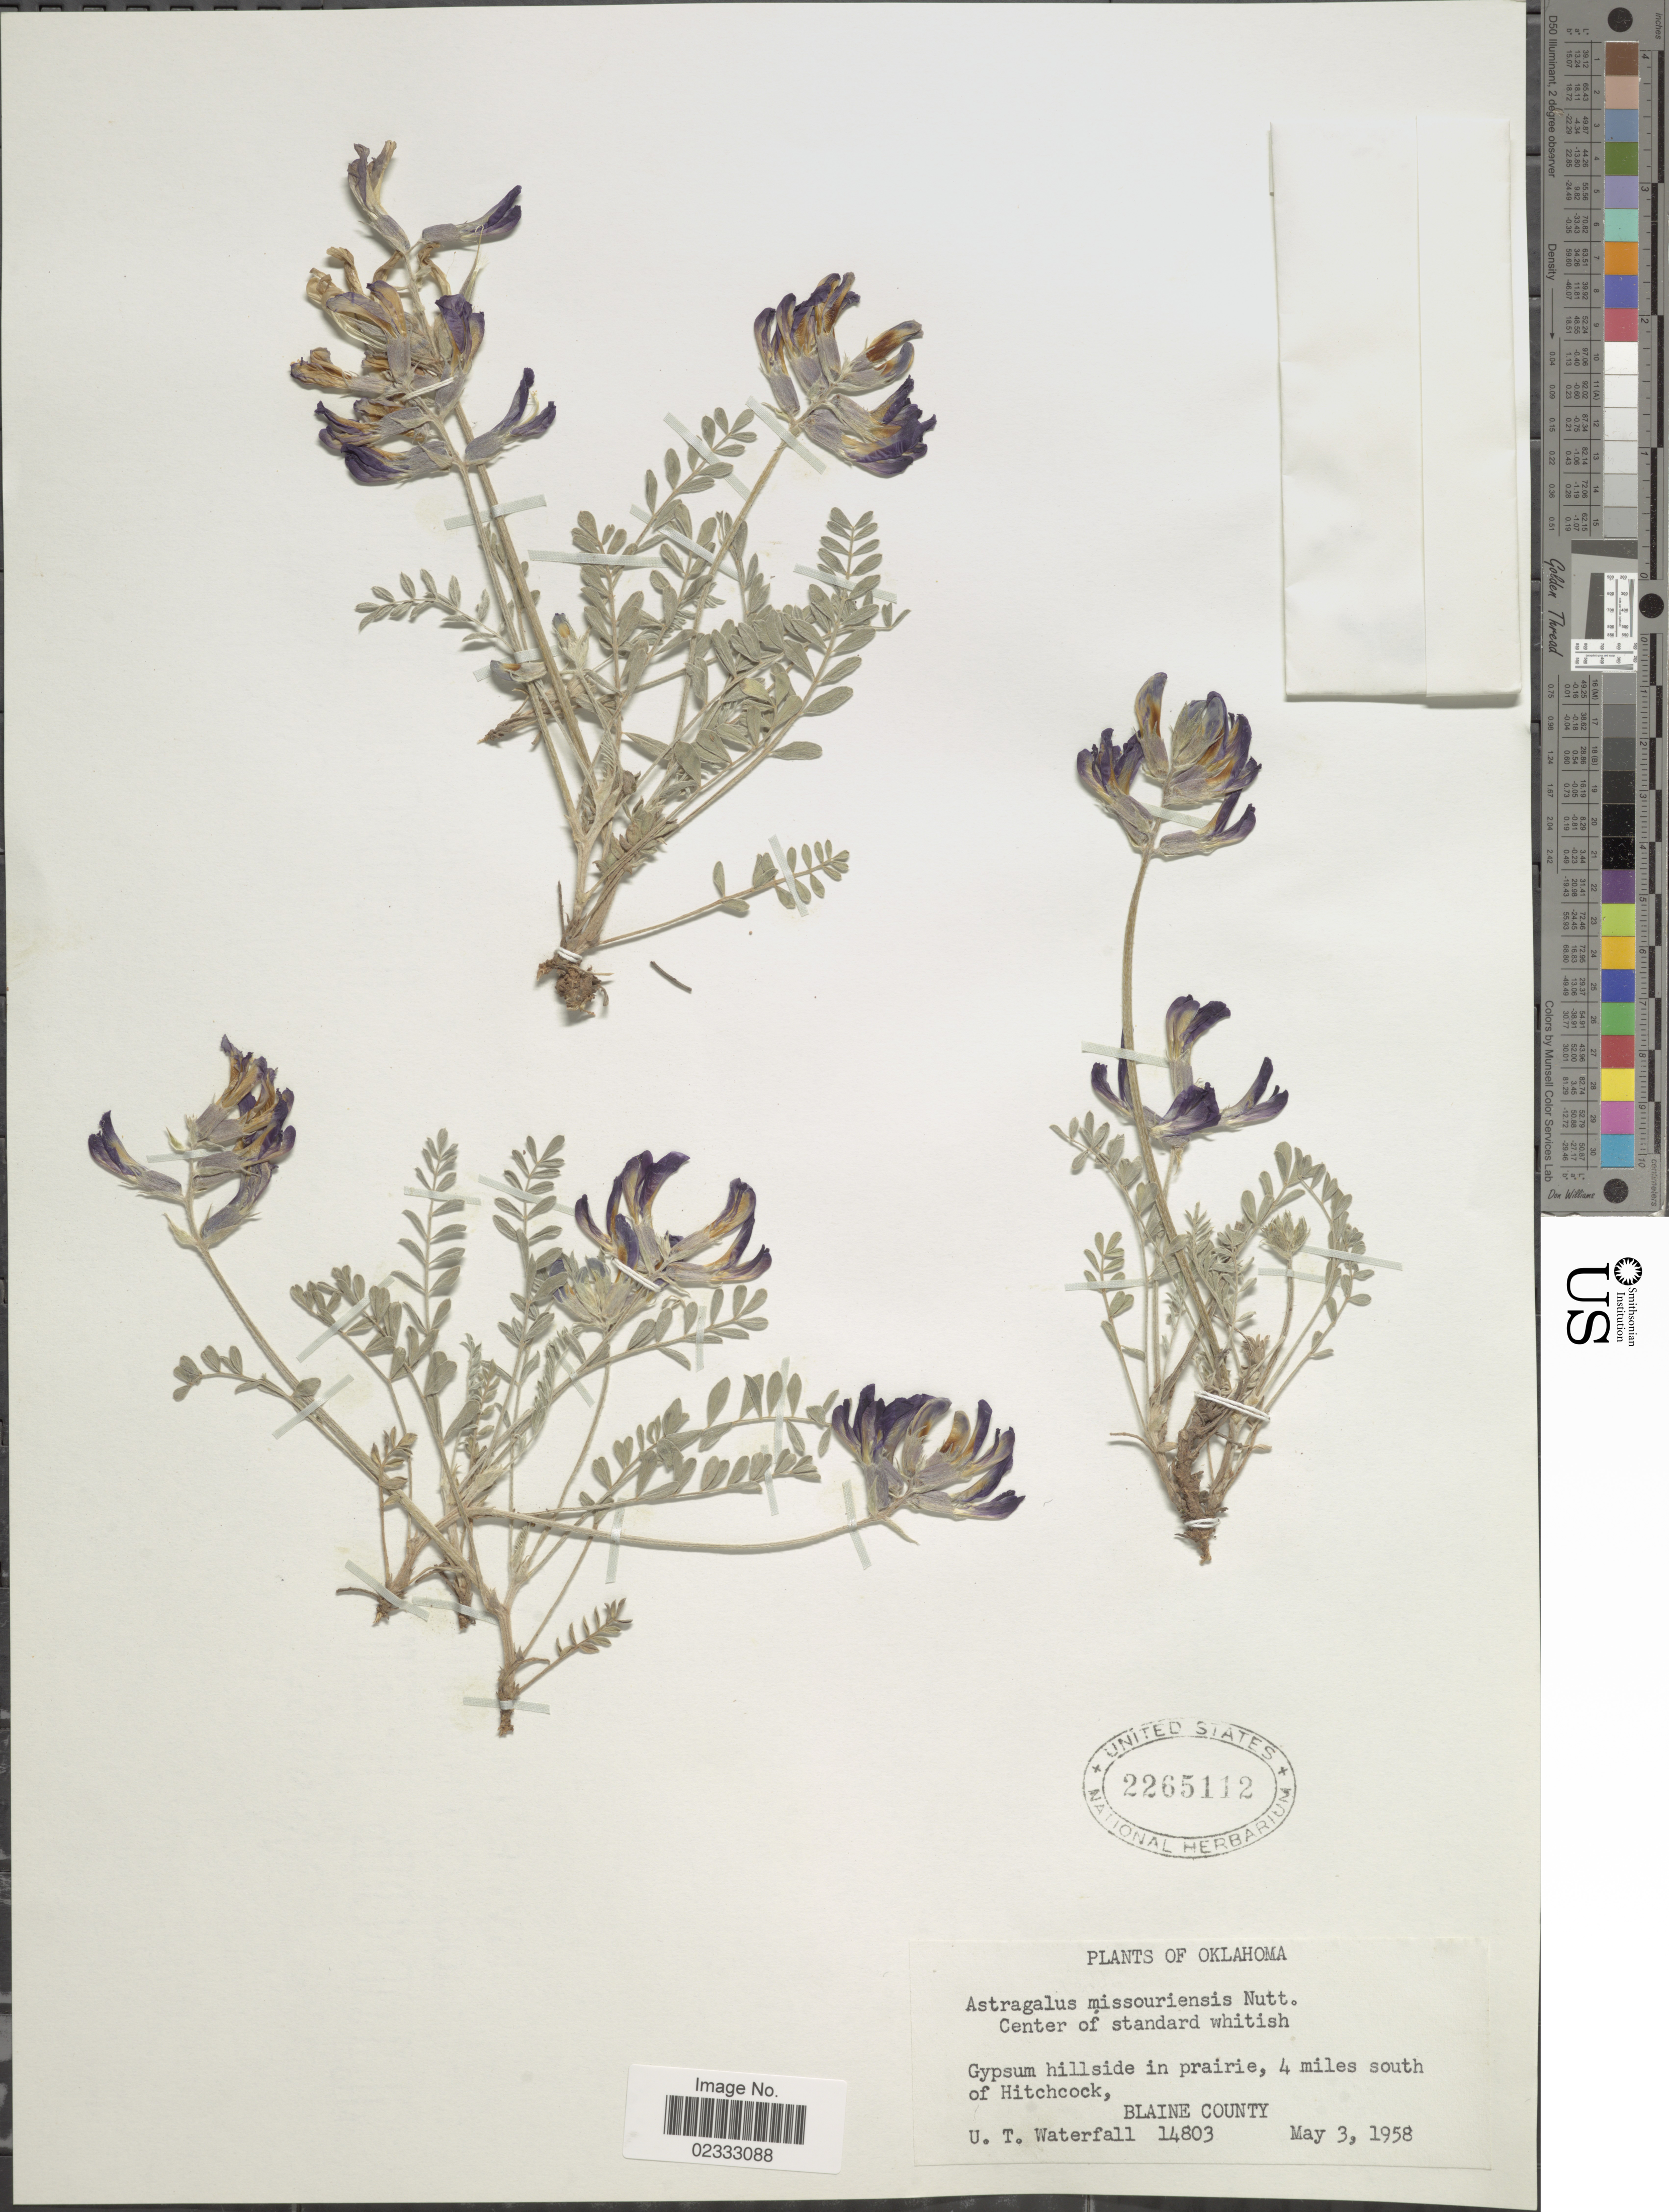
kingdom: Plantae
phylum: Tracheophyta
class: Magnoliopsida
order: Fabales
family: Fabaceae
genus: Astragalus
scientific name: Astragalus missouriensis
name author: Nutt.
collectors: U. T. Waterfall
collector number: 14803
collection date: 1958-05-03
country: United States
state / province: Oklahoma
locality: Gypsum hillside in prairie, 4 miles south of Hitchcock, Blaine Couunty.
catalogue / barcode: US 226512